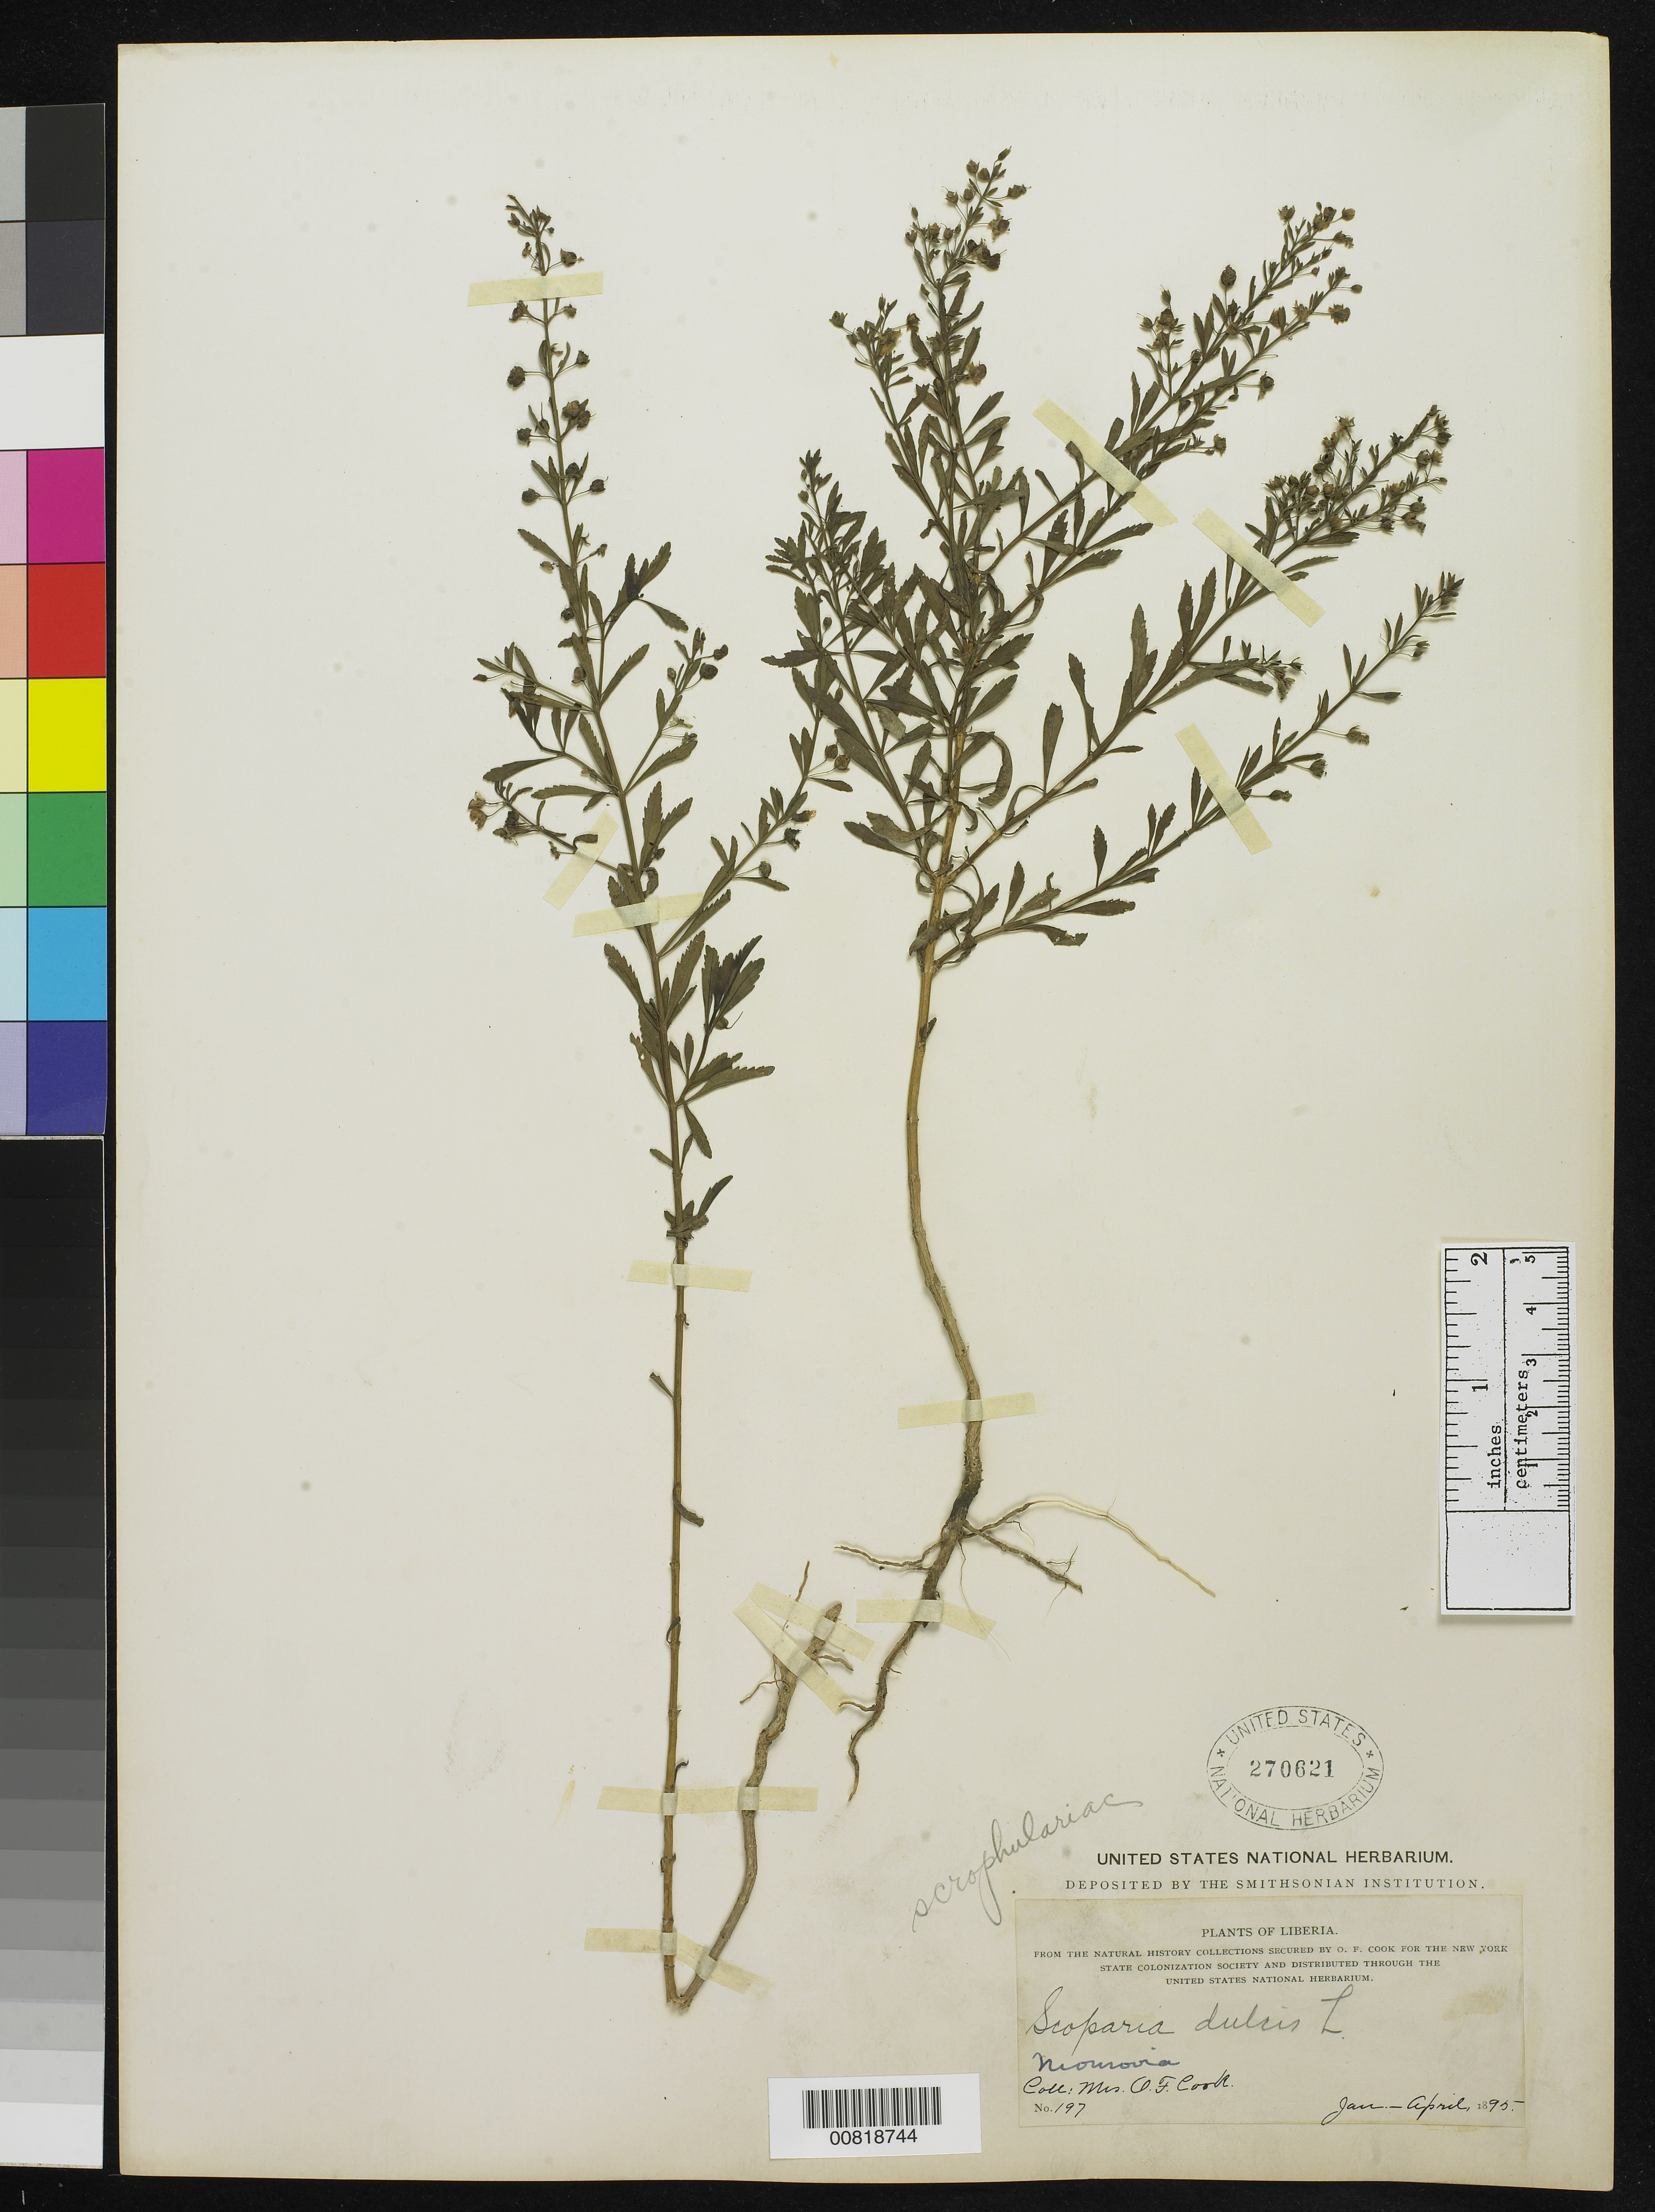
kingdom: Plantae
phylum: Tracheophyta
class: Magnoliopsida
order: Lamiales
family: Plantaginaceae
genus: Scoparia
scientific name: Scoparia dulcis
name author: L.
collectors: Alice C. Cook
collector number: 197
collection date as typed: Jan 1895 to -- Apr 1895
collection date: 1895-01/1895-04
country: Liberia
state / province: Montserrado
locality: Monrovia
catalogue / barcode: US 270621